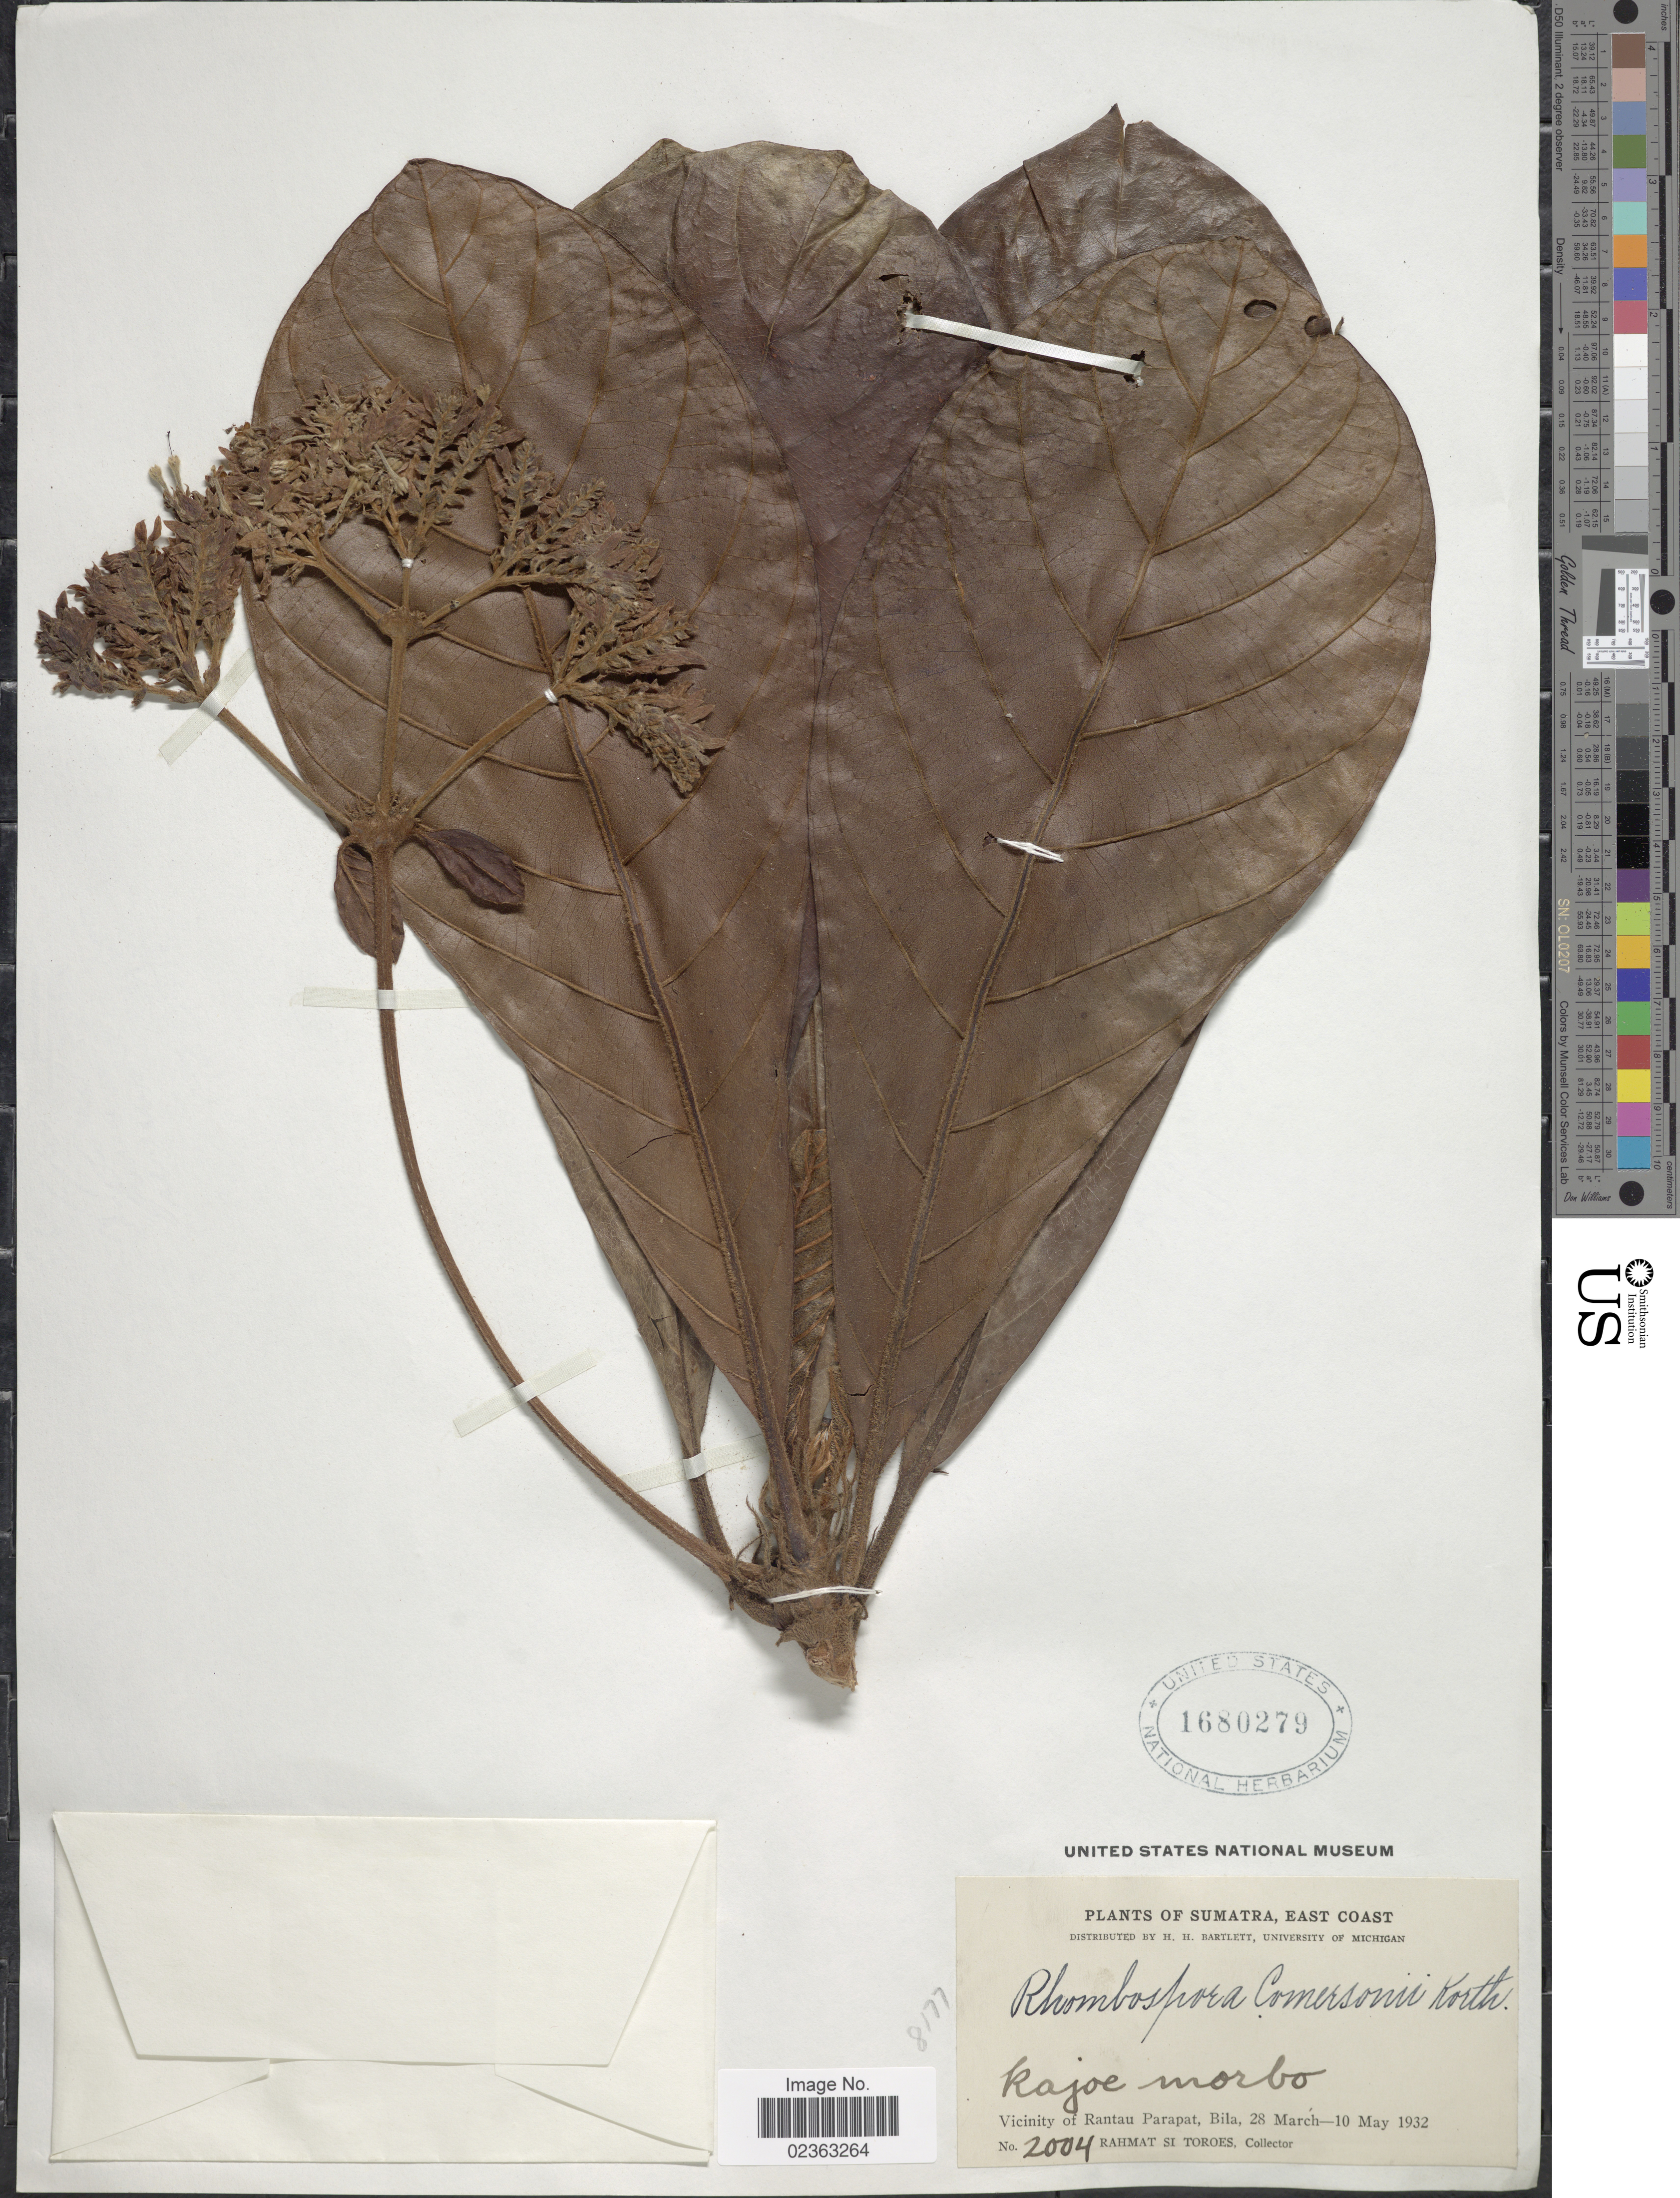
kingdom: Plantae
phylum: Tracheophyta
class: Magnoliopsida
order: Gentianales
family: Rubiaceae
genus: Greenea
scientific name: Greenea commersonii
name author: (Korth.) Tange ex Ruhsam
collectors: Rahmat Si Boeea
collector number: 2004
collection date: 1932-03-28/1932-05-10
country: Indonesia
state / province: Sumatra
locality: East Coast, kajoe morbo, vicinity of Rantau Parapat, Bila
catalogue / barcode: US 1680279